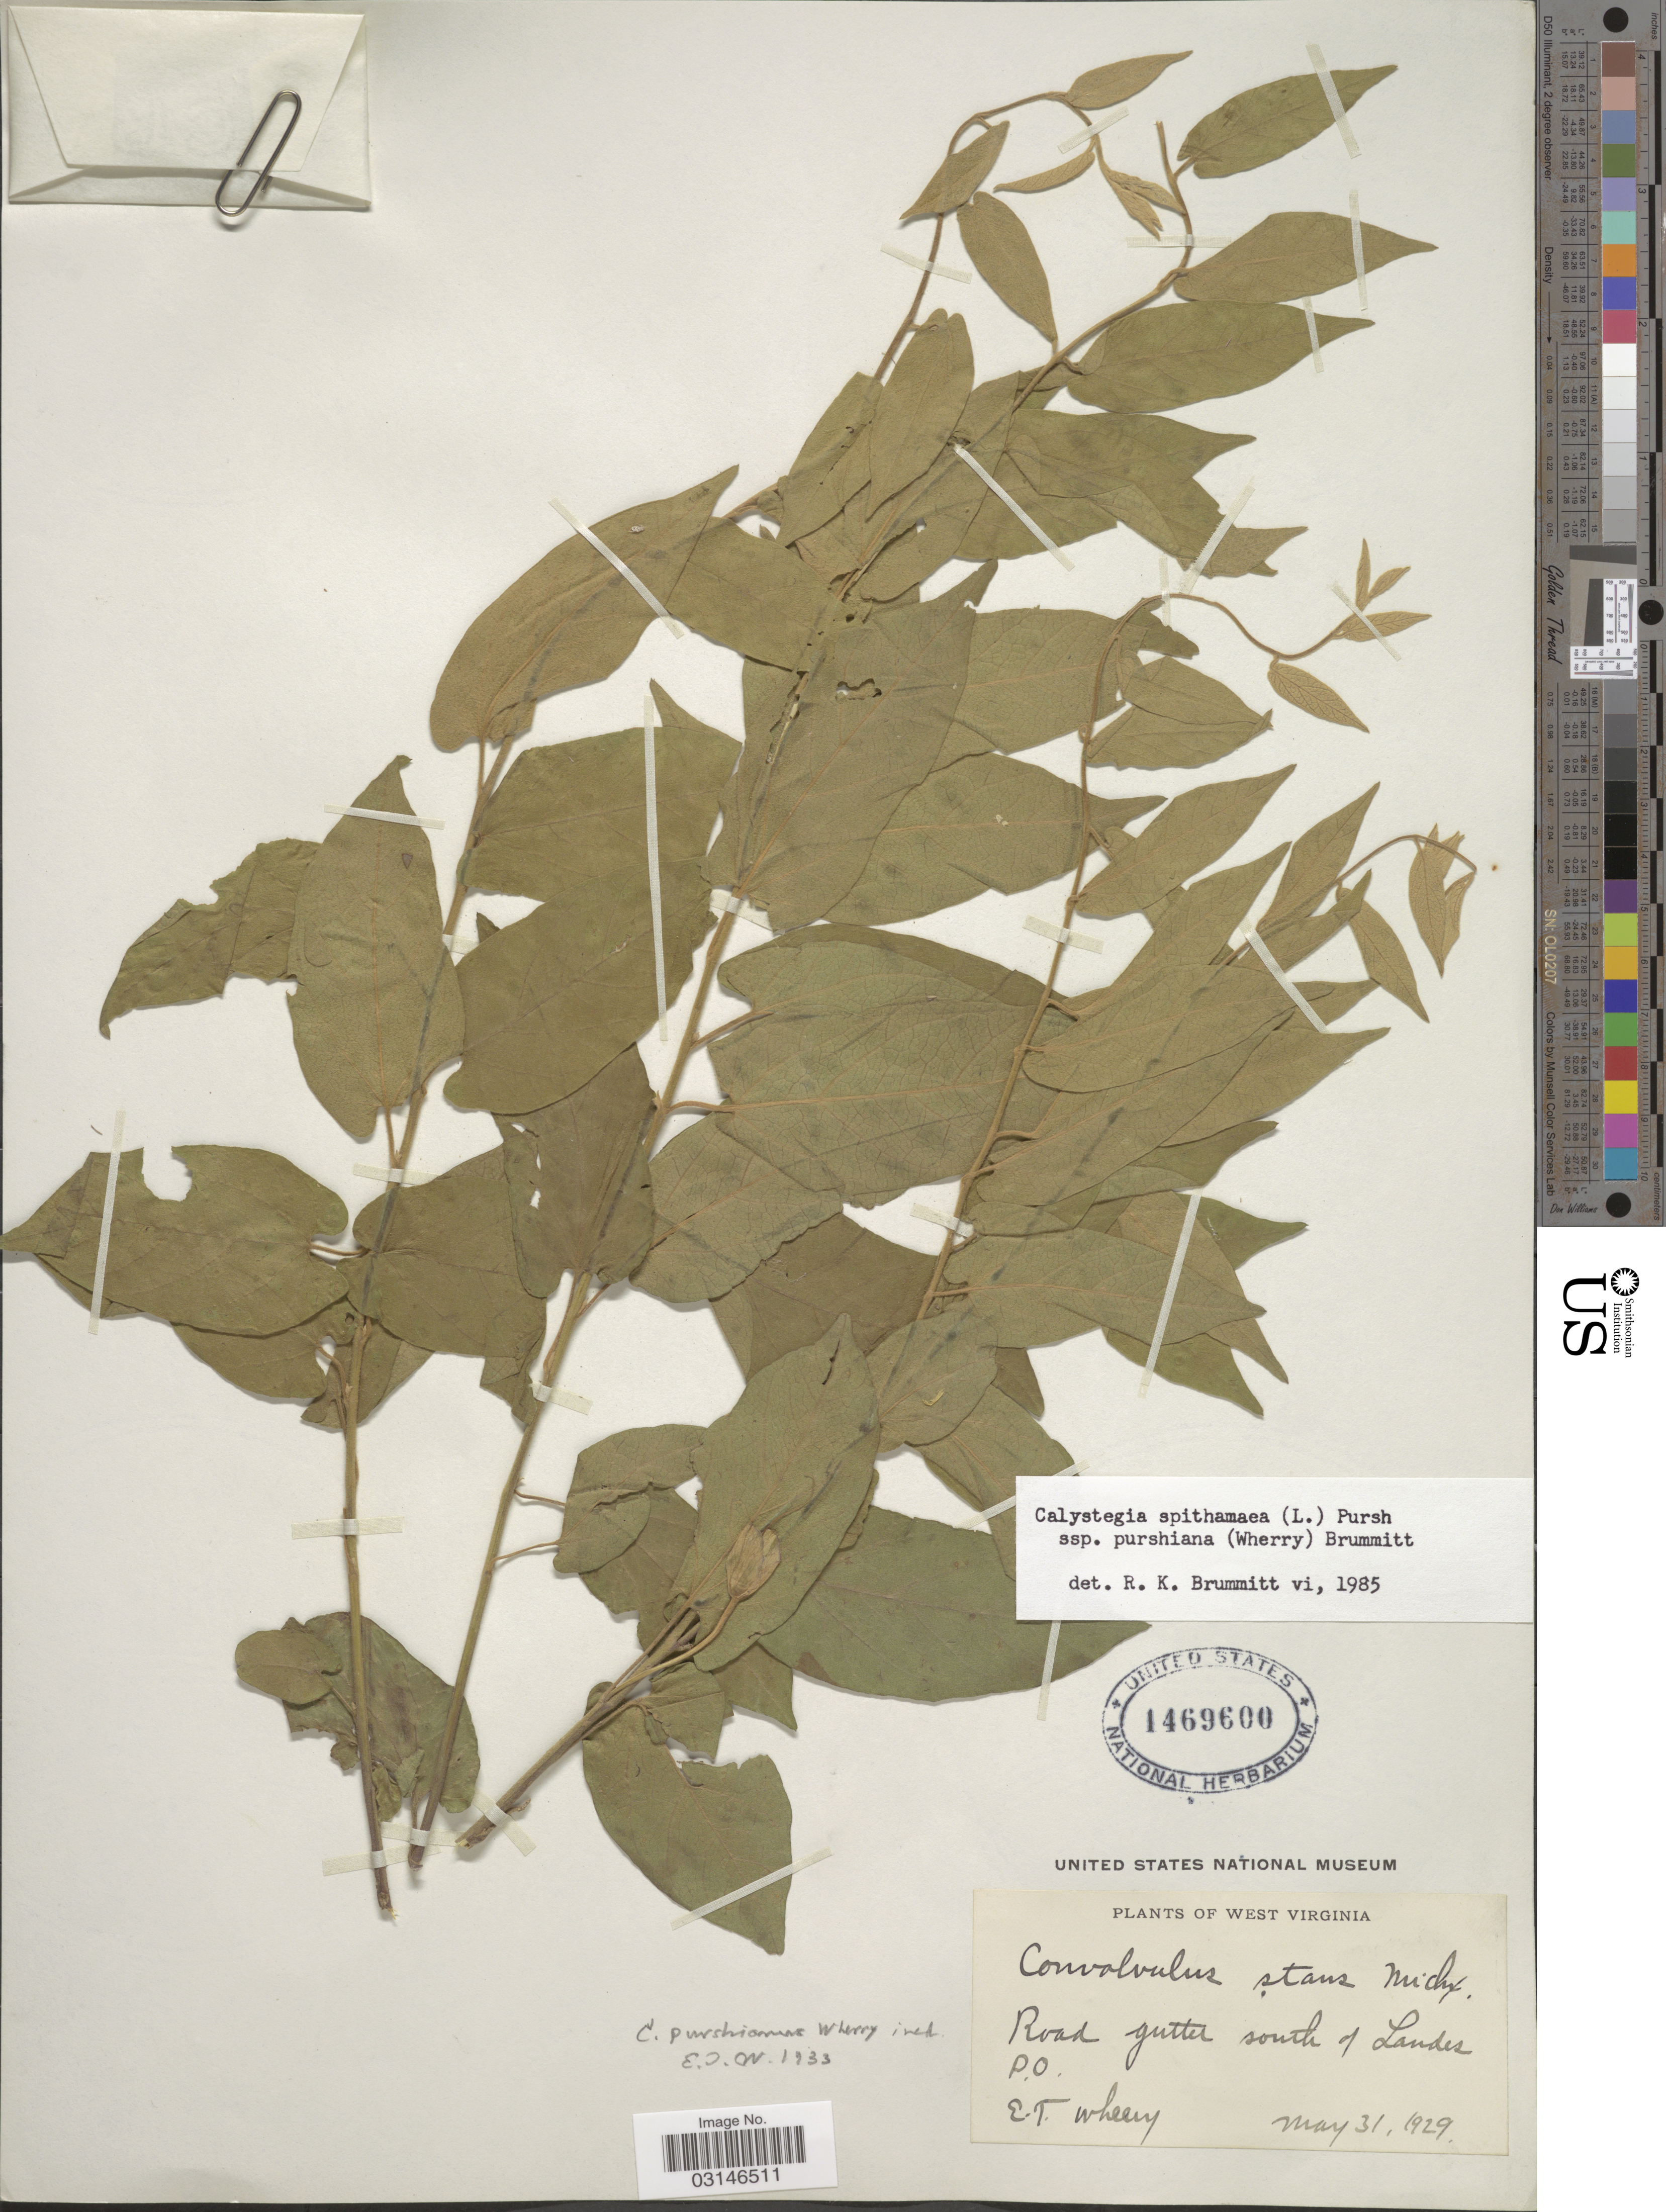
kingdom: Plantae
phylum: Tracheophyta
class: Magnoliopsida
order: Solanales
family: Convolvulaceae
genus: Calystegia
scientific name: Calystegia spithamaea subsp. purshiana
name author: (Wherry) Brummitt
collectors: E. T. Wherry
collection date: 1929-05-31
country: United States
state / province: West Virginia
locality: Road gutter south of Landes, P.O.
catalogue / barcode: US 1469600